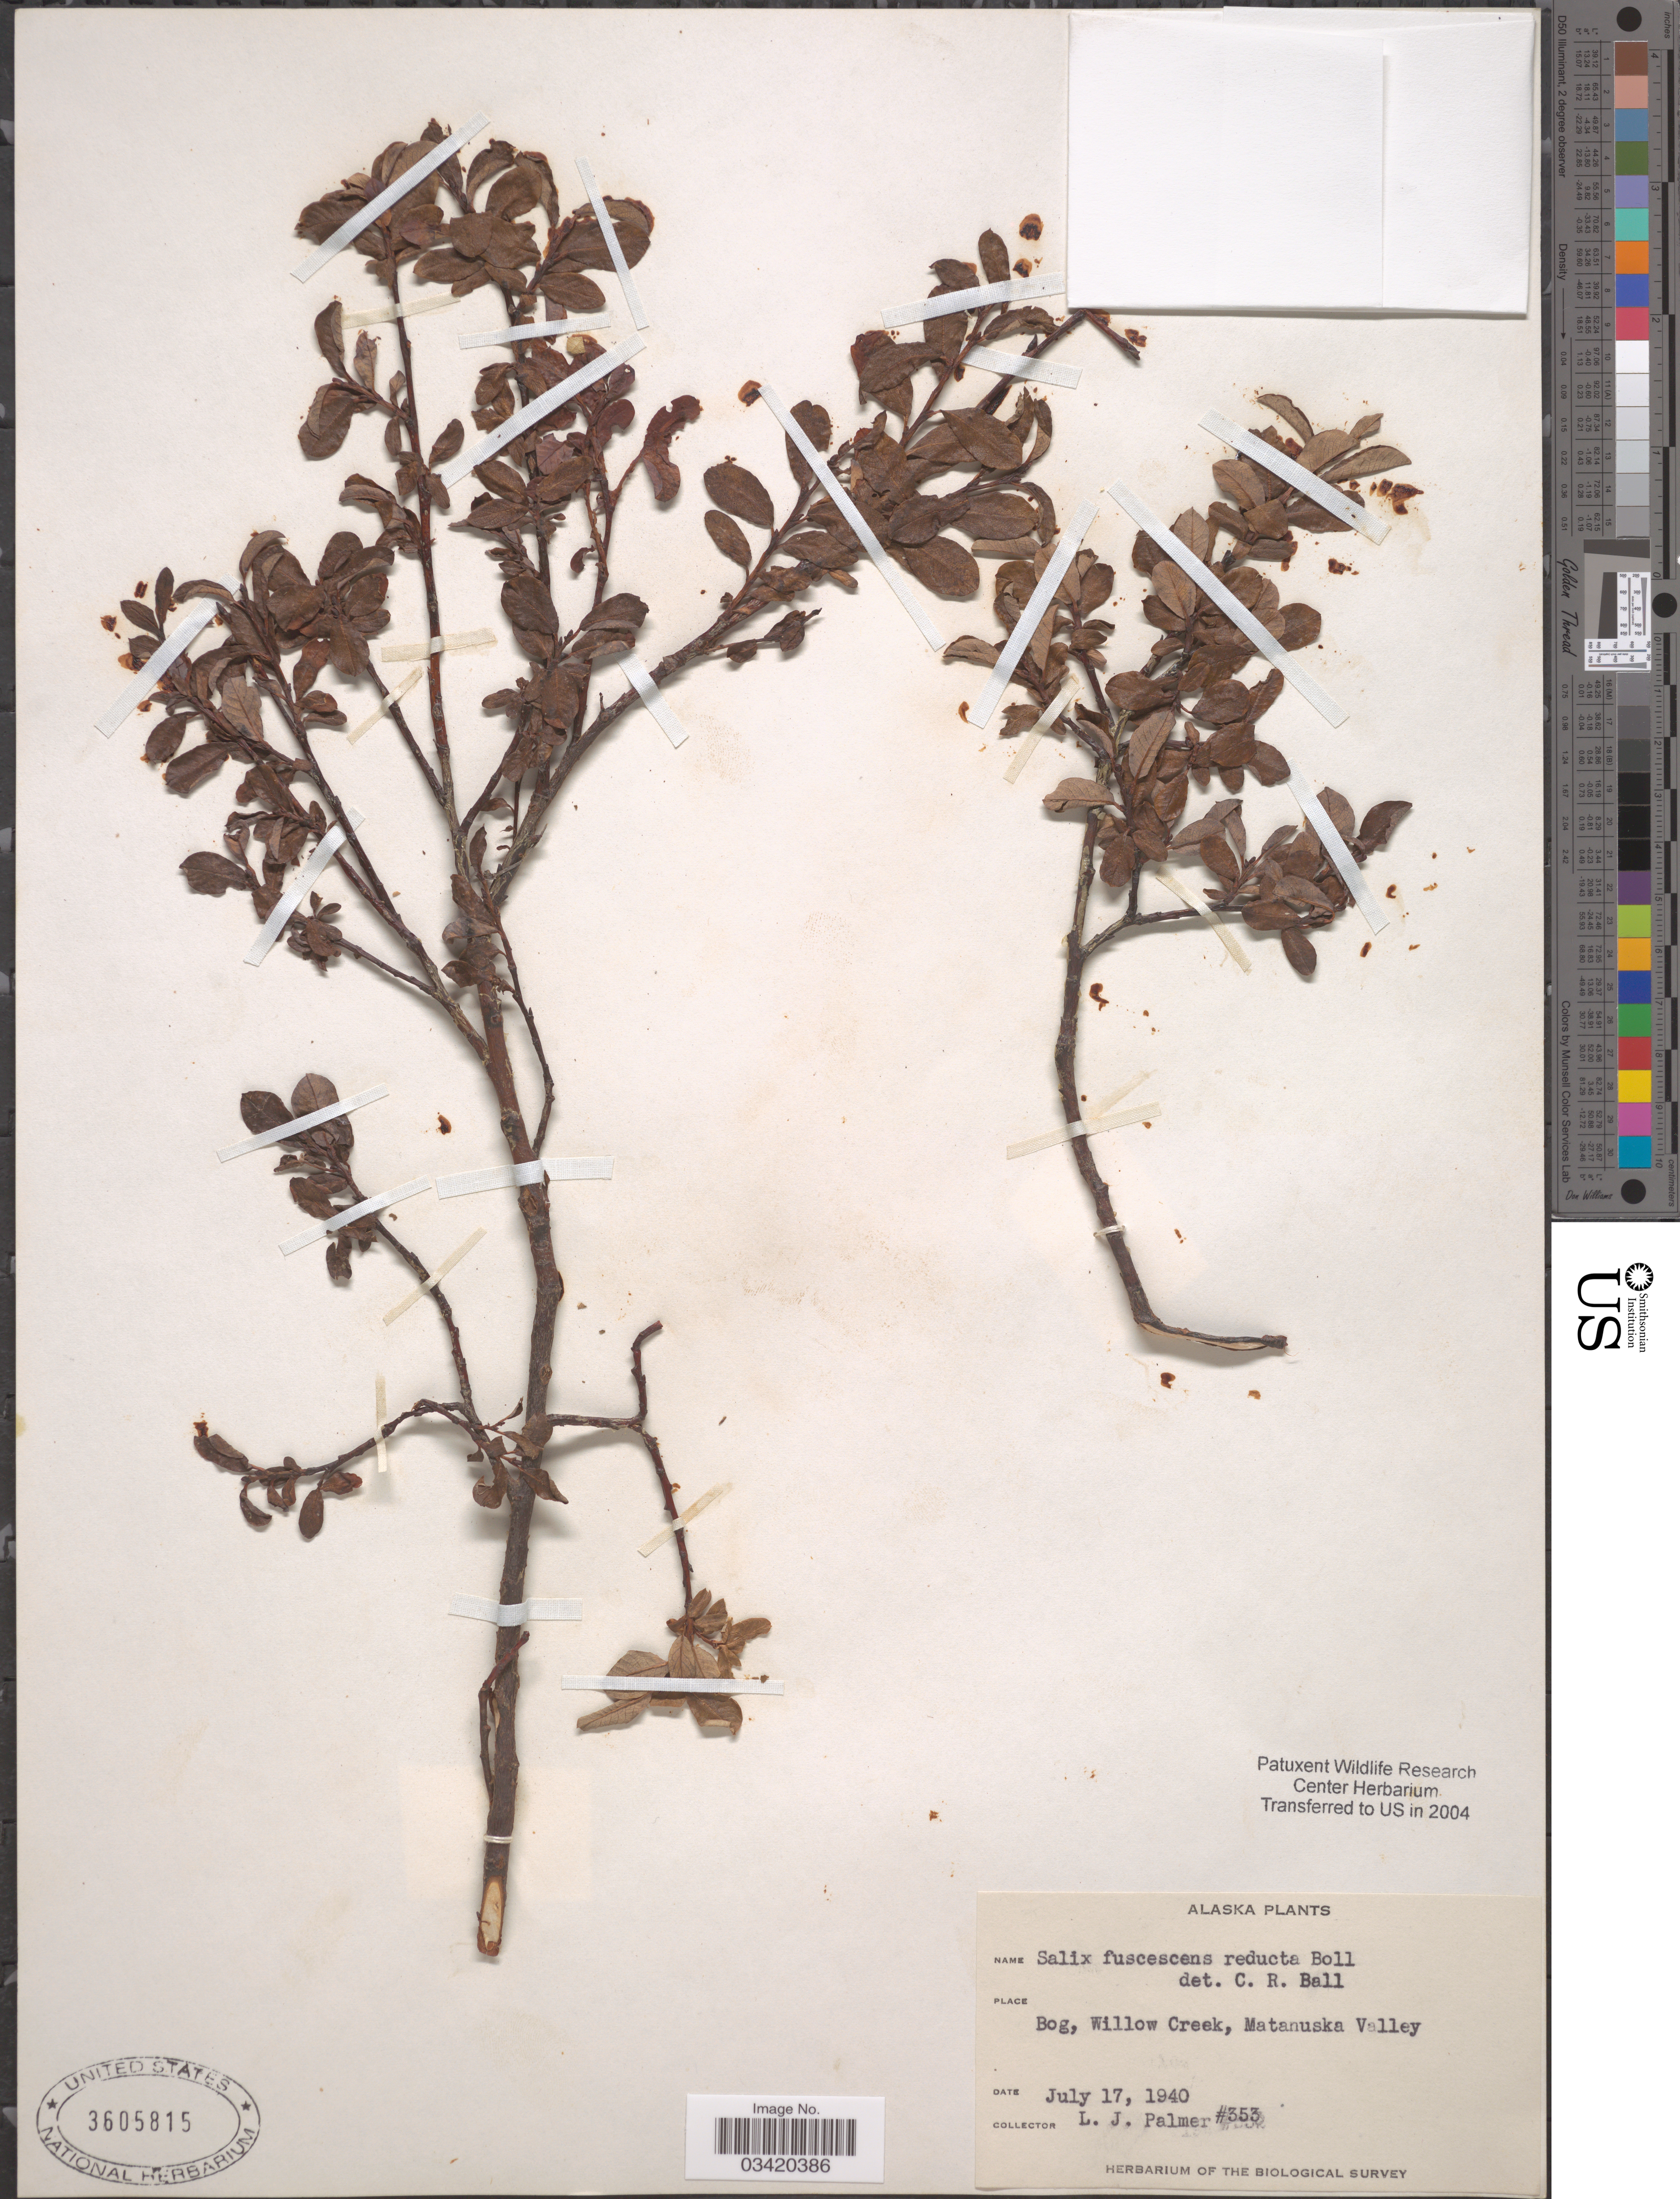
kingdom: Plantae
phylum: Tracheophyta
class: Magnoliopsida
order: Malpighiales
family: Salicaceae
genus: Salix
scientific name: Salix fuscescens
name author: Andersson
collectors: L. J. Palmer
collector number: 353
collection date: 1940-07-17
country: United States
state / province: Alaska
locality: Bog, Willow Creek, Matanuska Valley.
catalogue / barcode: US 3605815